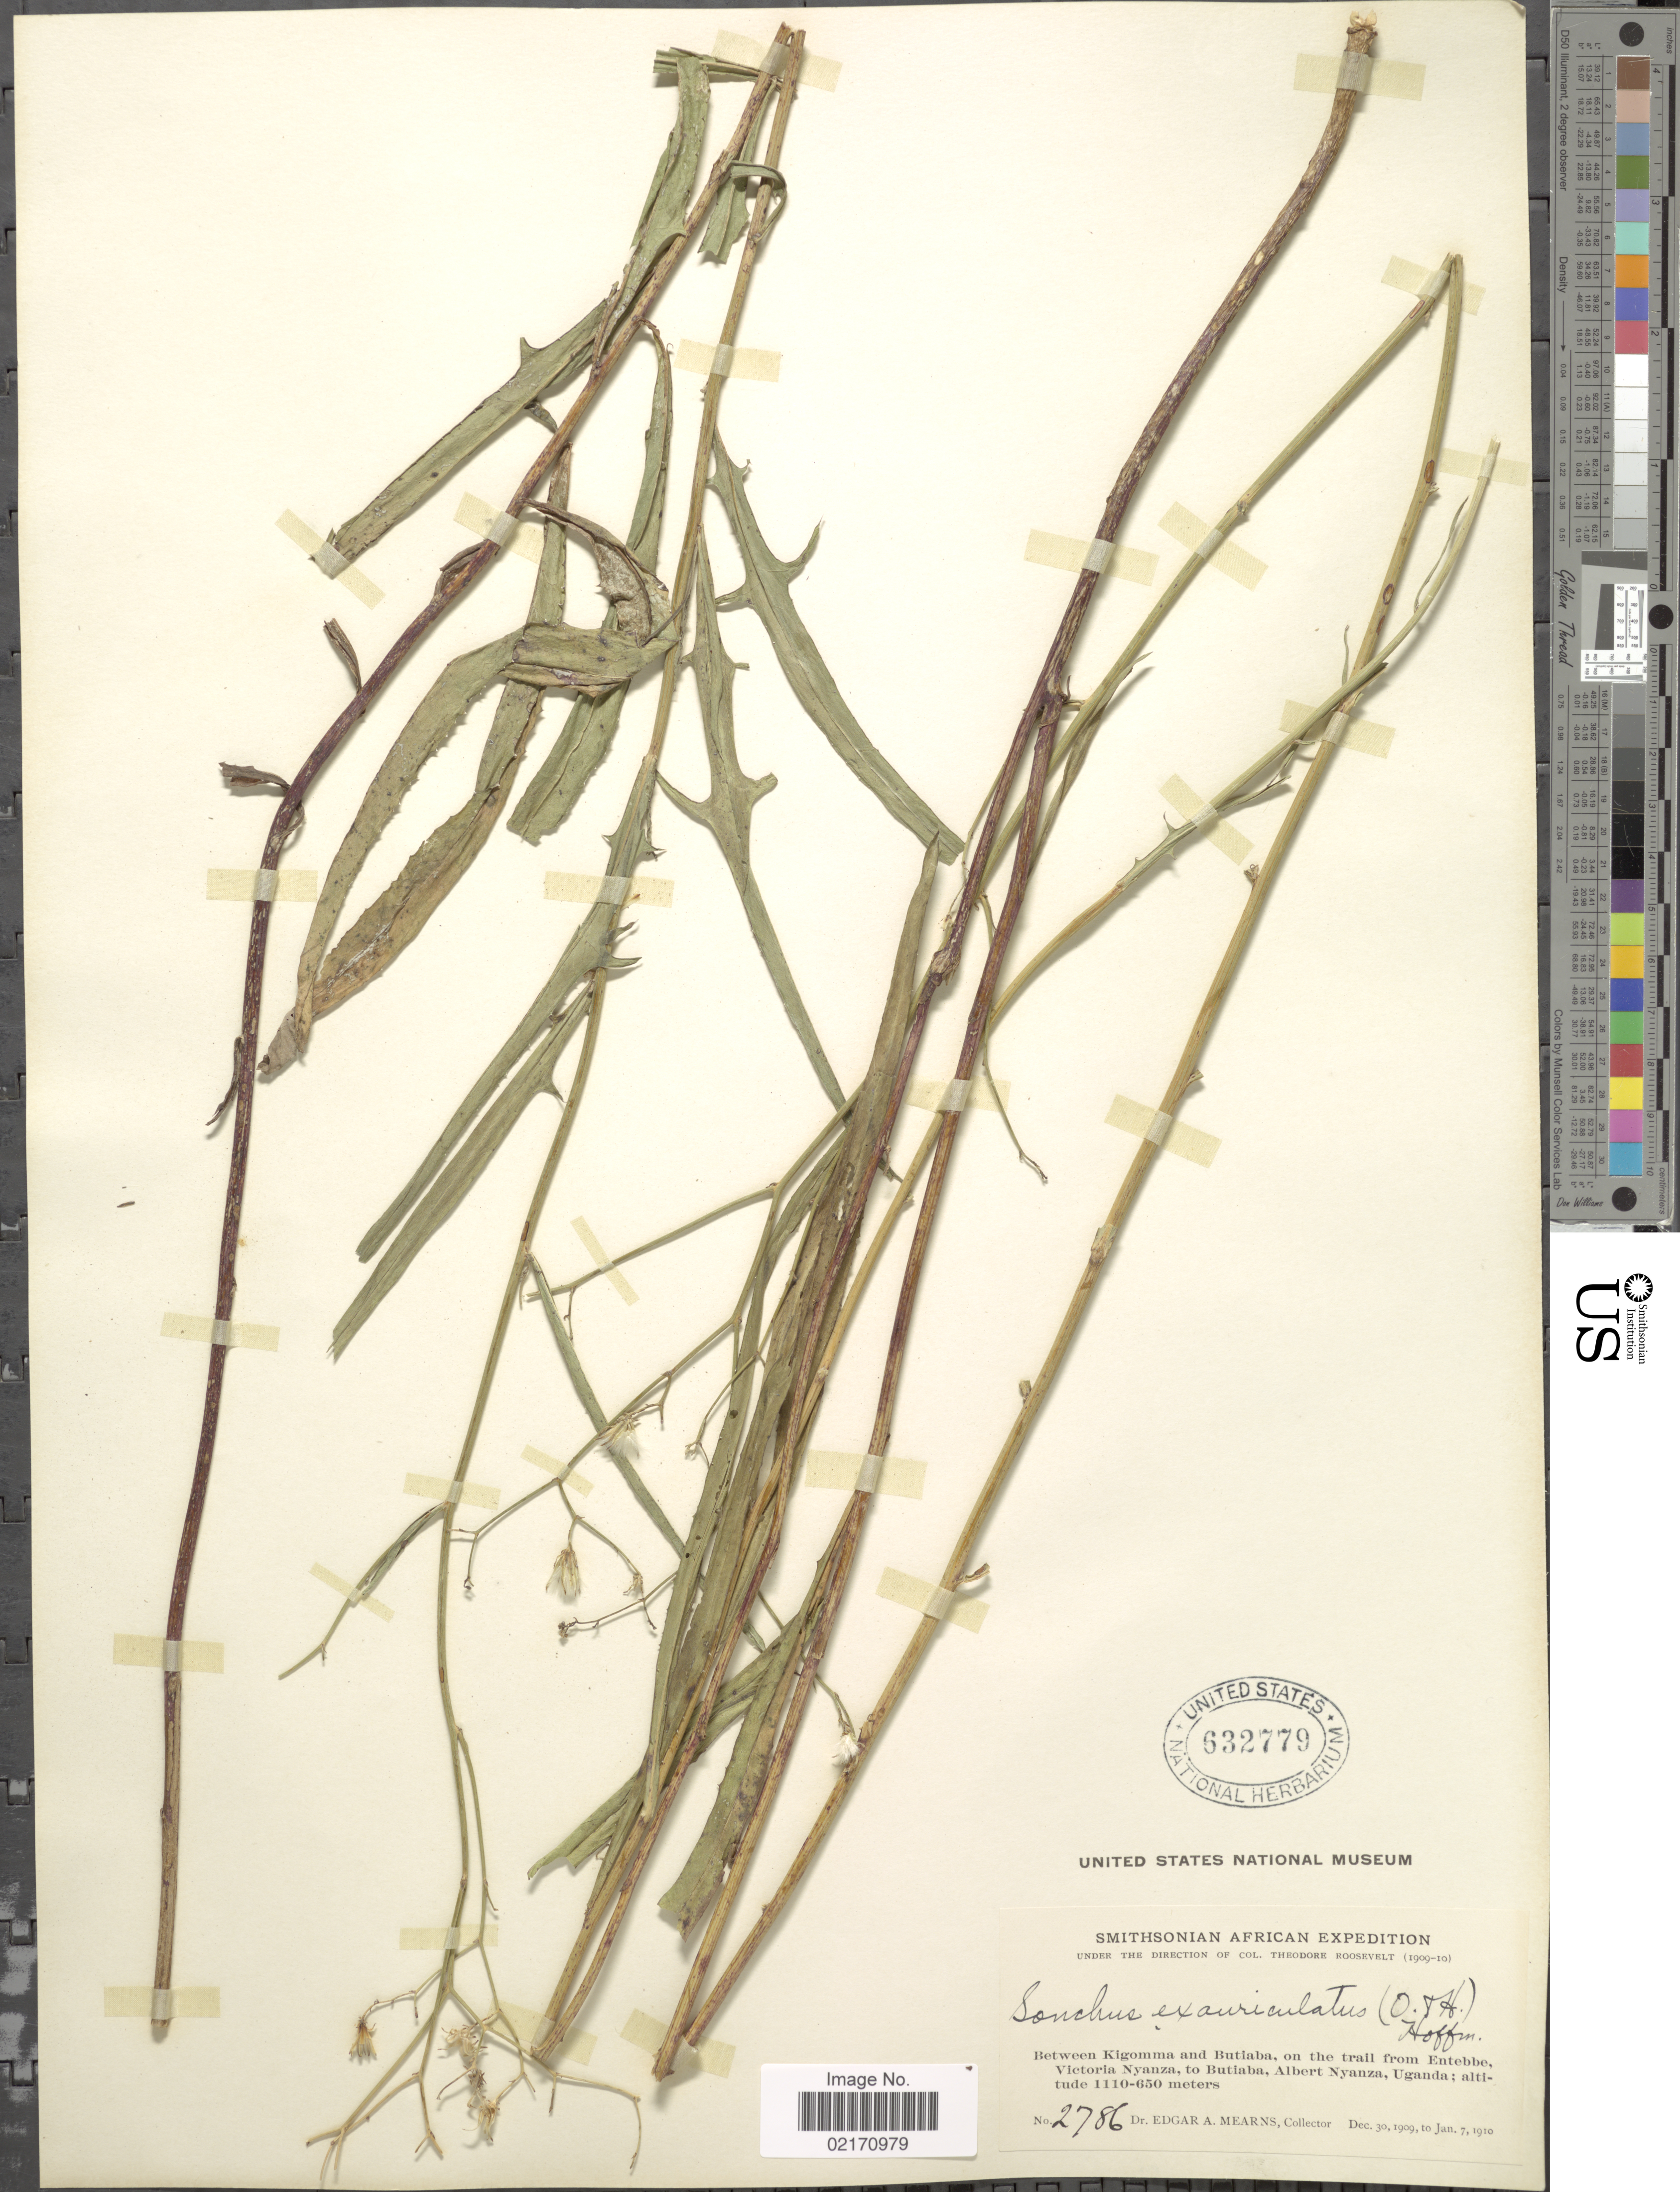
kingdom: Plantae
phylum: Tracheophyta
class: Magnoliopsida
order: Asterales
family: Asteraceae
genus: Launaea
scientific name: Launaea cornuta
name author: (Hochst. ex Oliv. & Hiern) C. Jeffrey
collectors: E. A. Mearns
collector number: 2786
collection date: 1909-12-30/1910-01-07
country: Uganda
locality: Between Kigomma and Butiaba, on the trail from Entebbe, Victoria Nyanza, to Butiaba, Albert Nyanza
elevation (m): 650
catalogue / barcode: US 632779